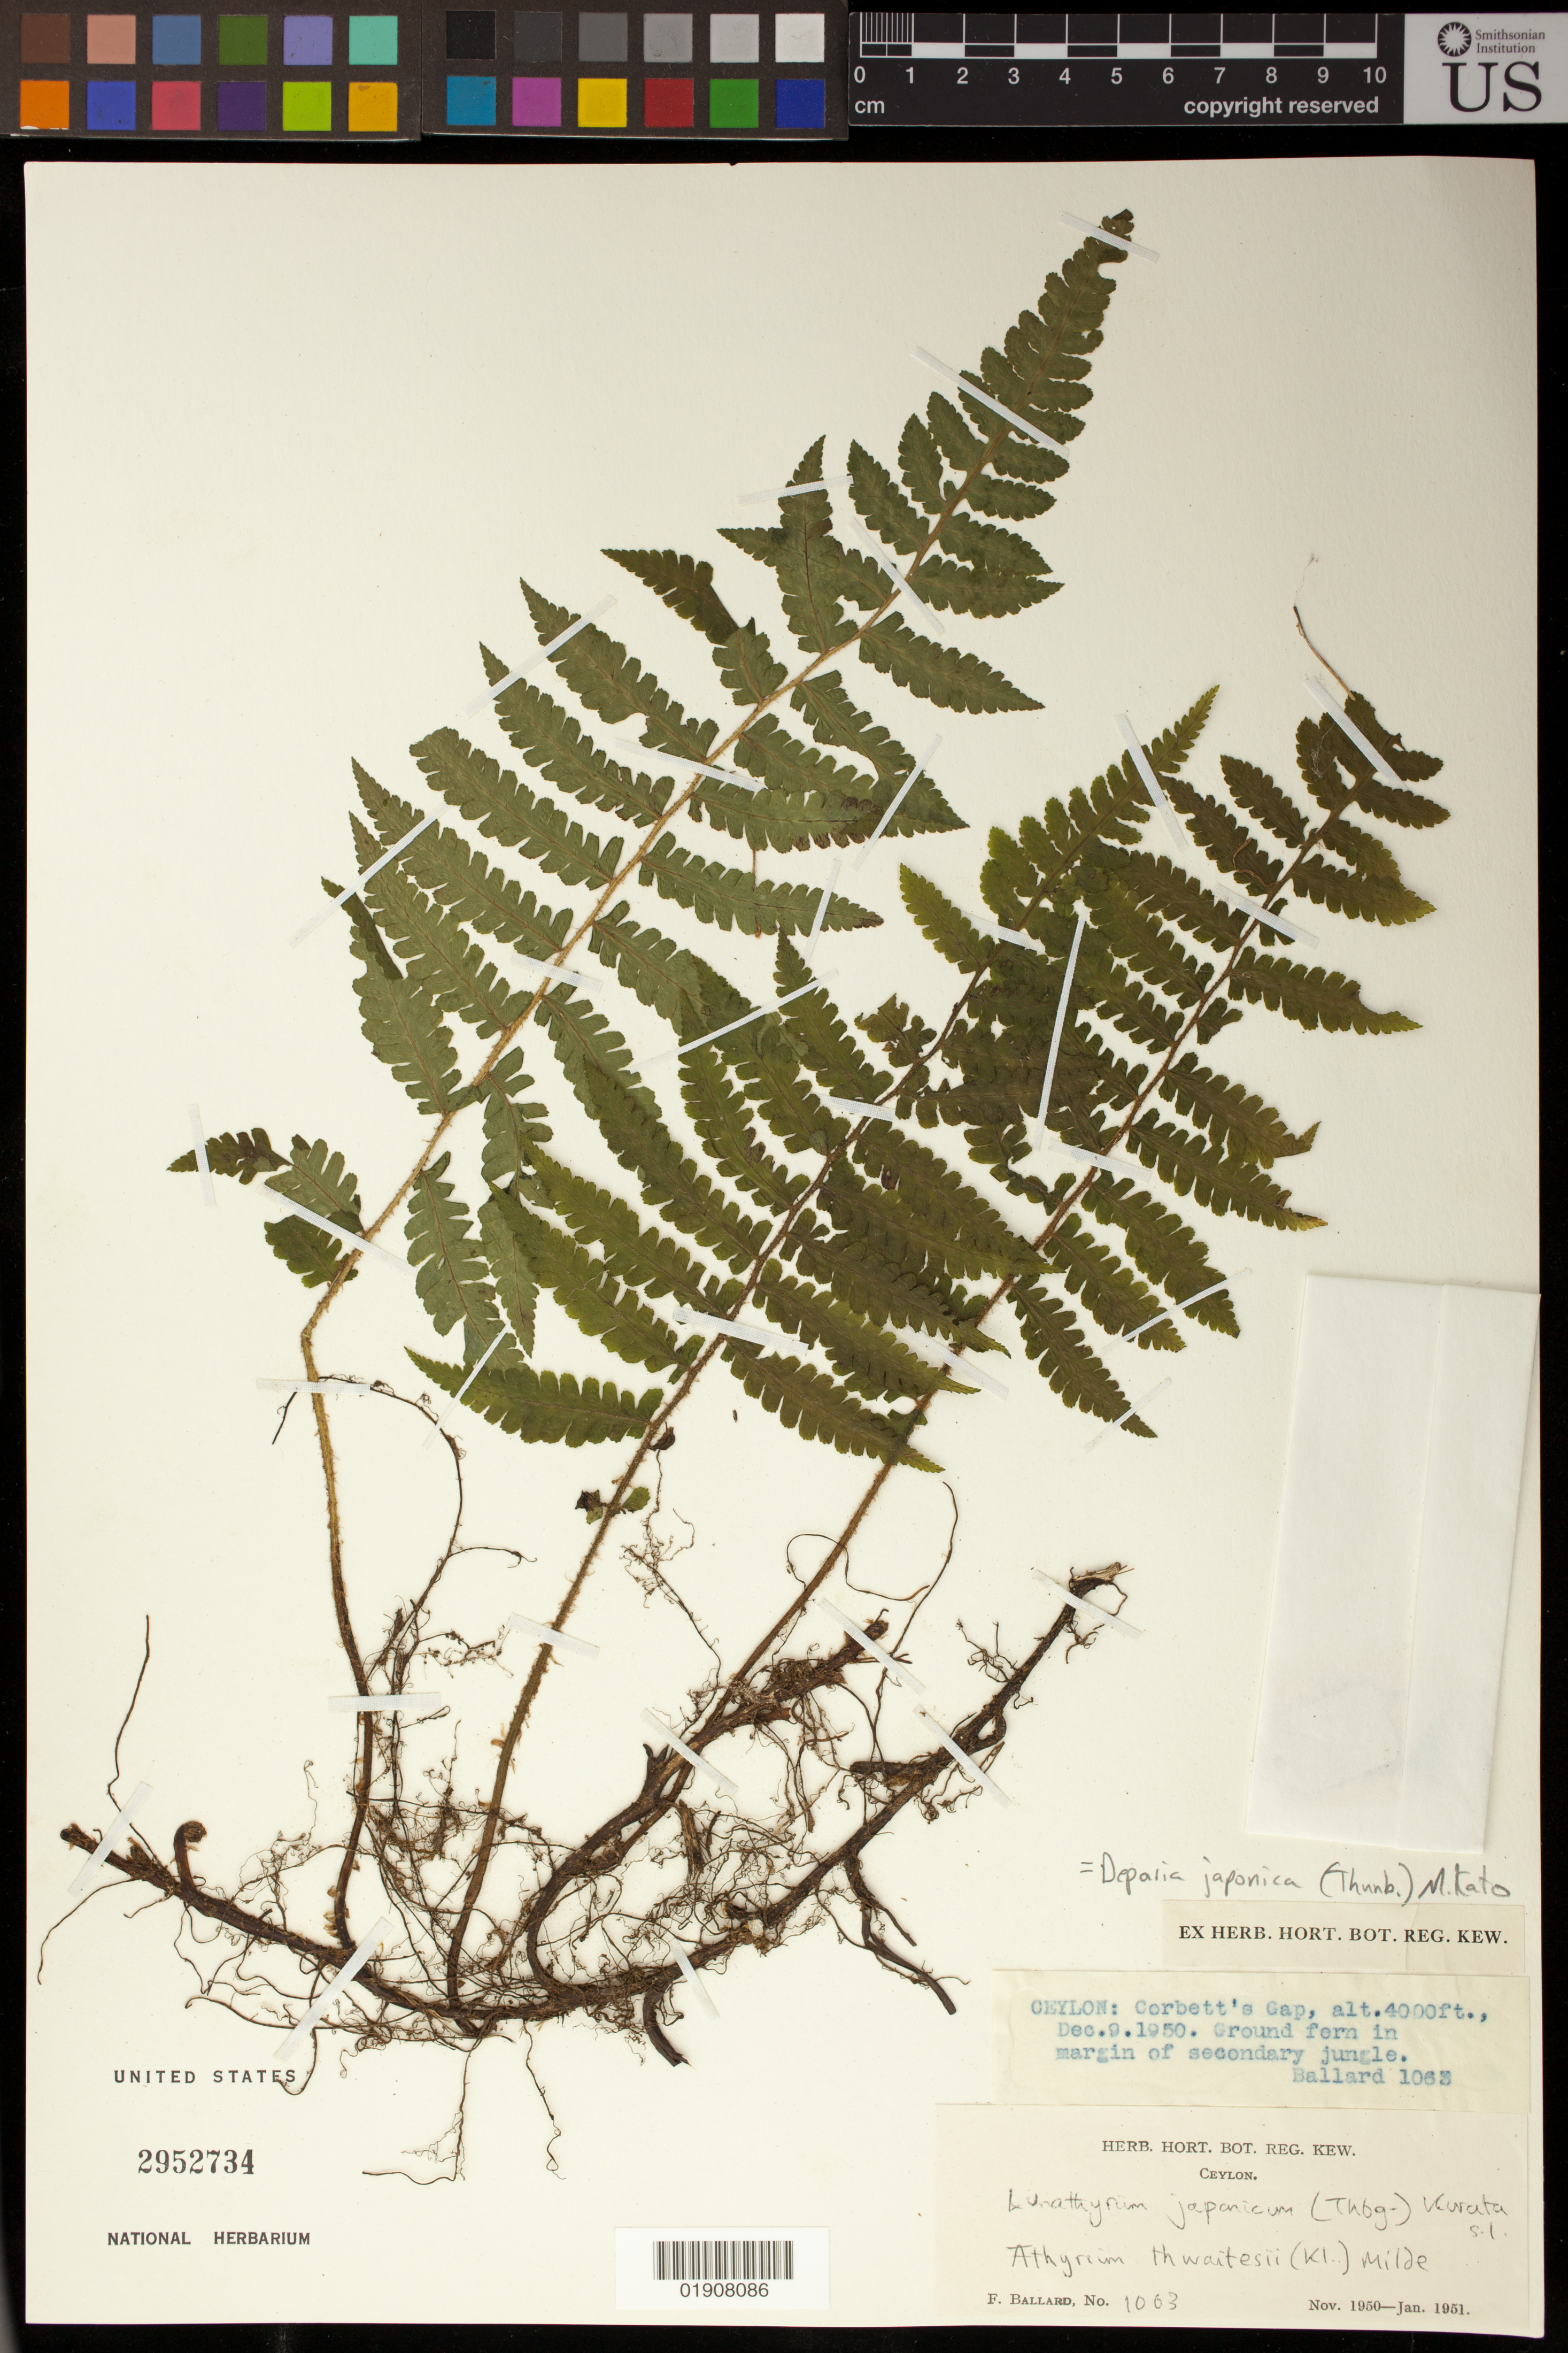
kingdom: Plantae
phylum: Tracheophyta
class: Polypodiopsida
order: Polypodiales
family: Athyriaceae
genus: Deparia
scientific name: Deparia japonica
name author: (Thunb.) M. Kato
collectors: F. Ballard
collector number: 1063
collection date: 1950-12-09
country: Sri Lanka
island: Ceylon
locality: Ceylon: Corbett's Gap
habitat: Ground fern in margin of secondary jungle.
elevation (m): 1219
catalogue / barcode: US 2952734